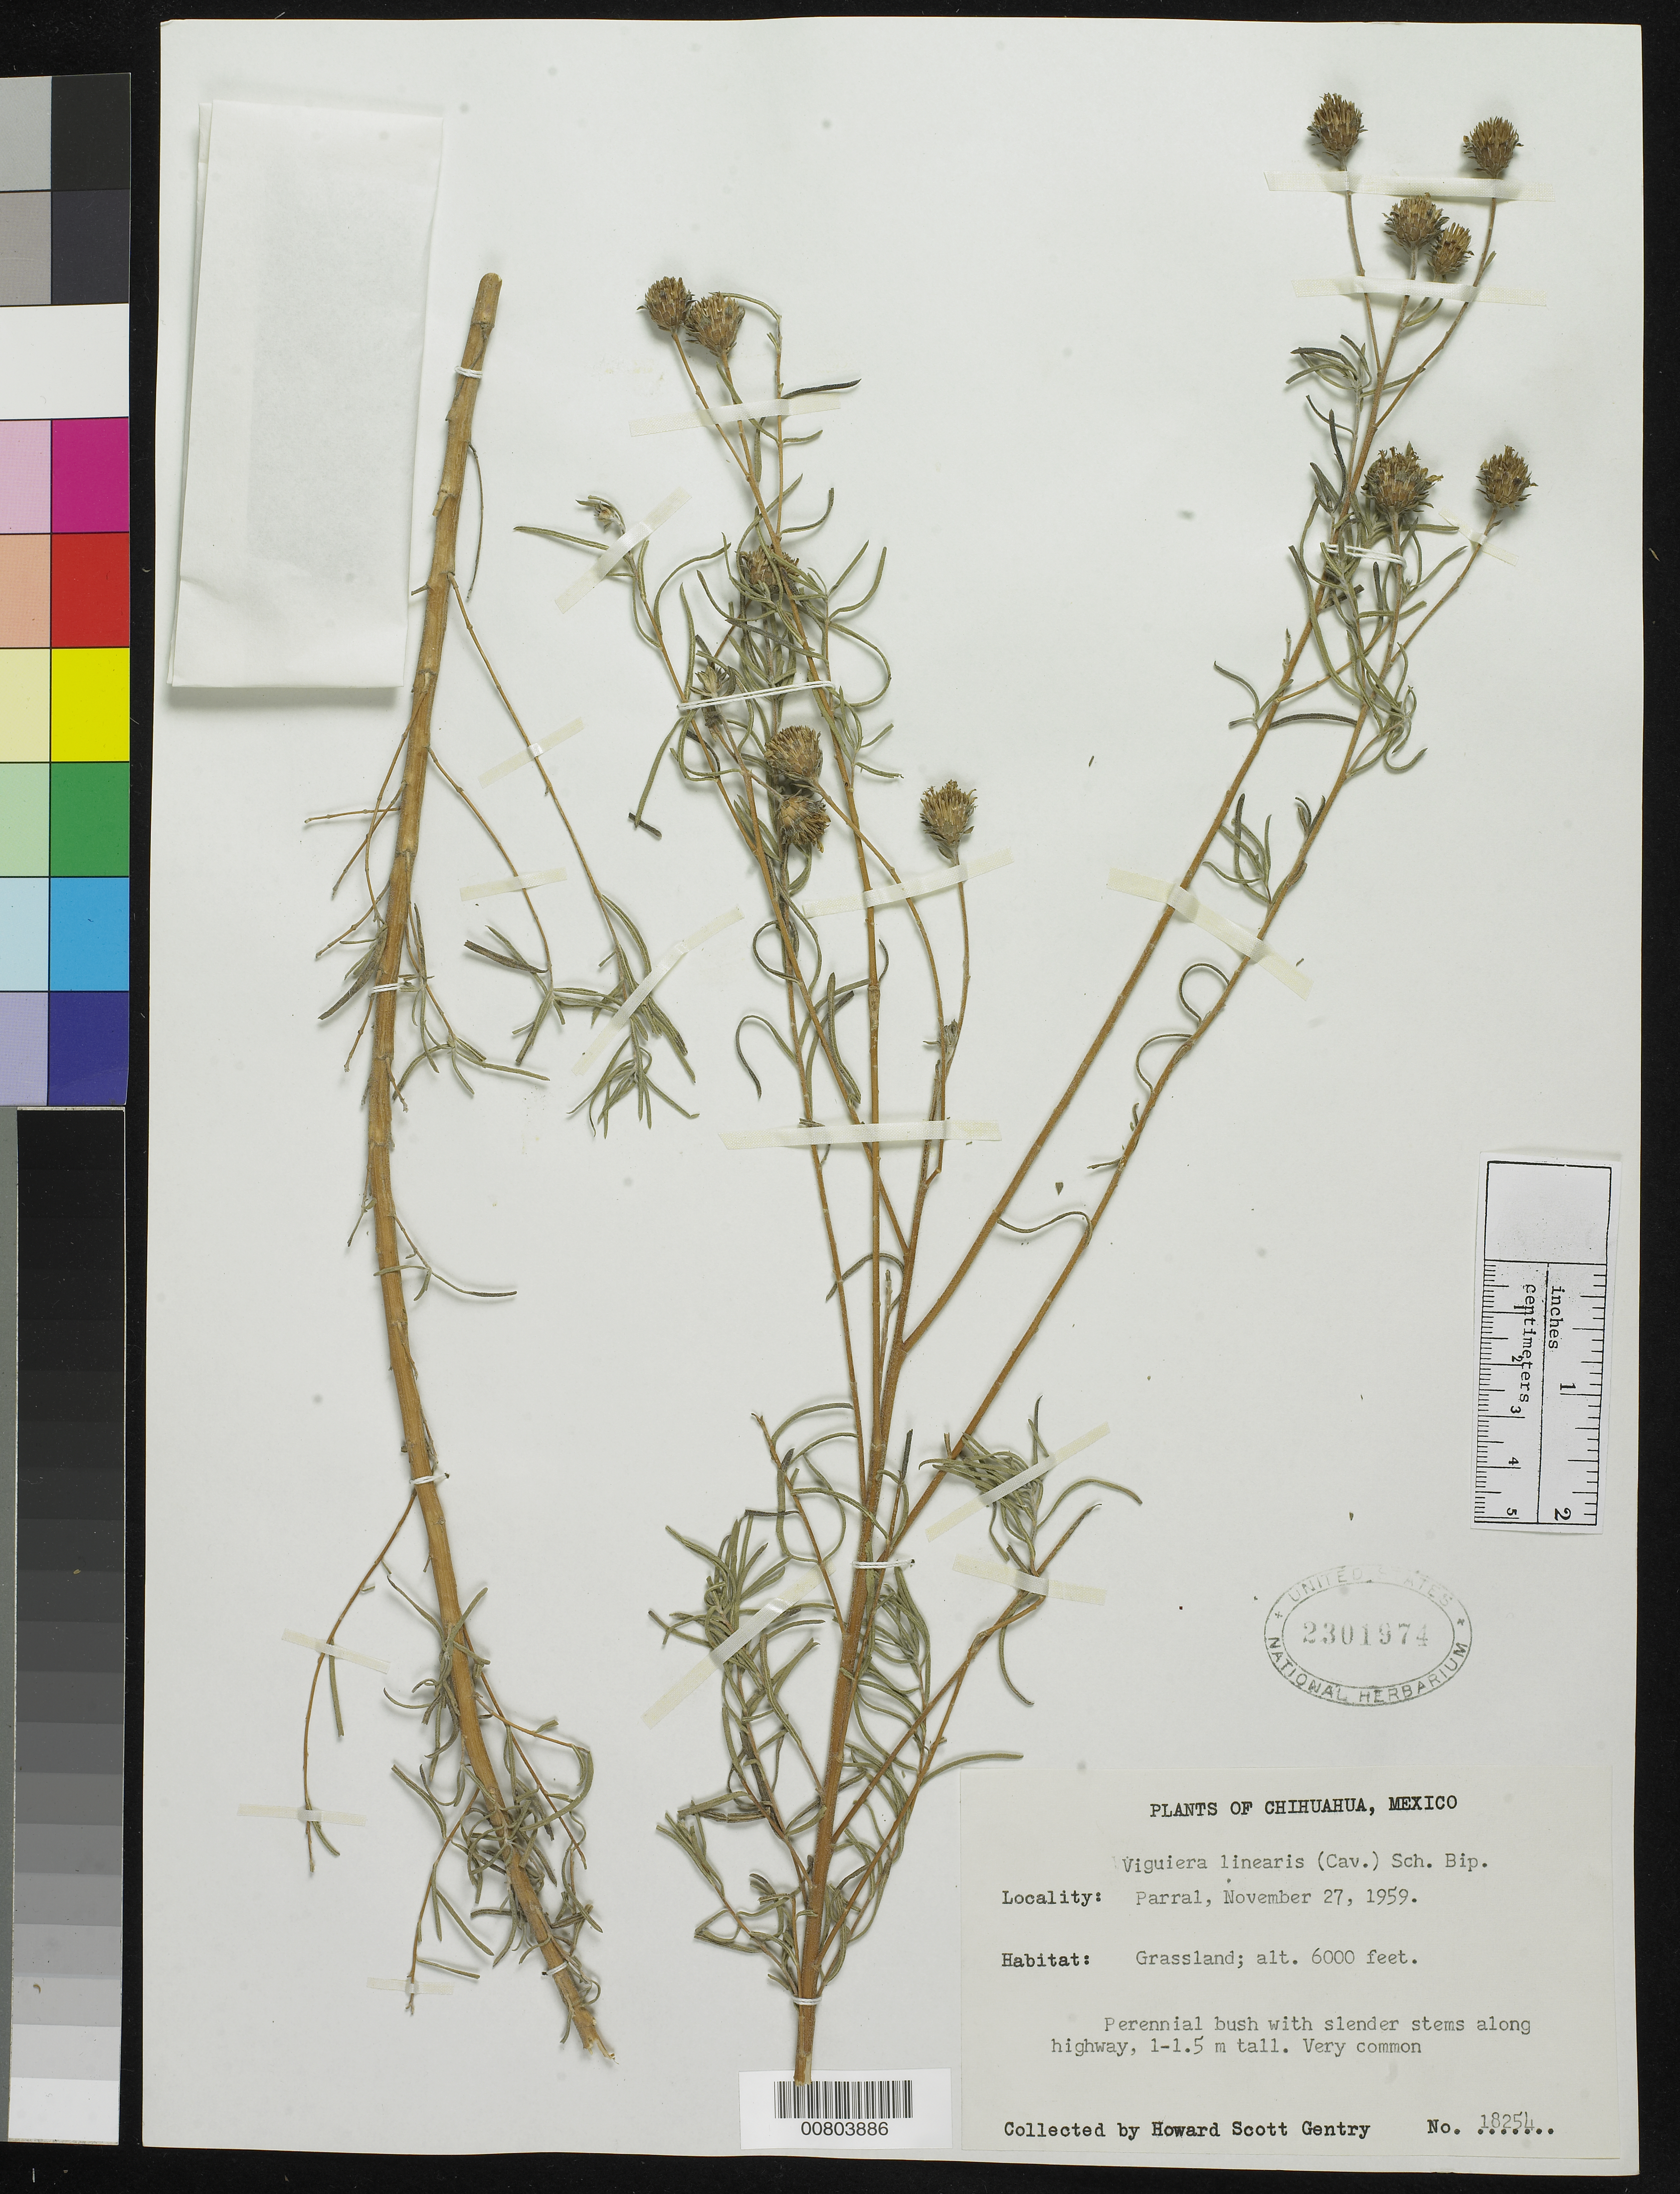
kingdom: Plantae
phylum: Tracheophyta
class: Magnoliopsida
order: Asterales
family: Asteraceae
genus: Viguiera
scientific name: Viguiera linearis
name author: (Cav.) Sch. Bip.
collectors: H. S. Gentry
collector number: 18254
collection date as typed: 27 Nov 1959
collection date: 1959-11-27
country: Mexico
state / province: Chihuahua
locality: Along highway Parral, Chihuahua.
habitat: Grassland.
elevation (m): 1829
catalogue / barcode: US 2301974